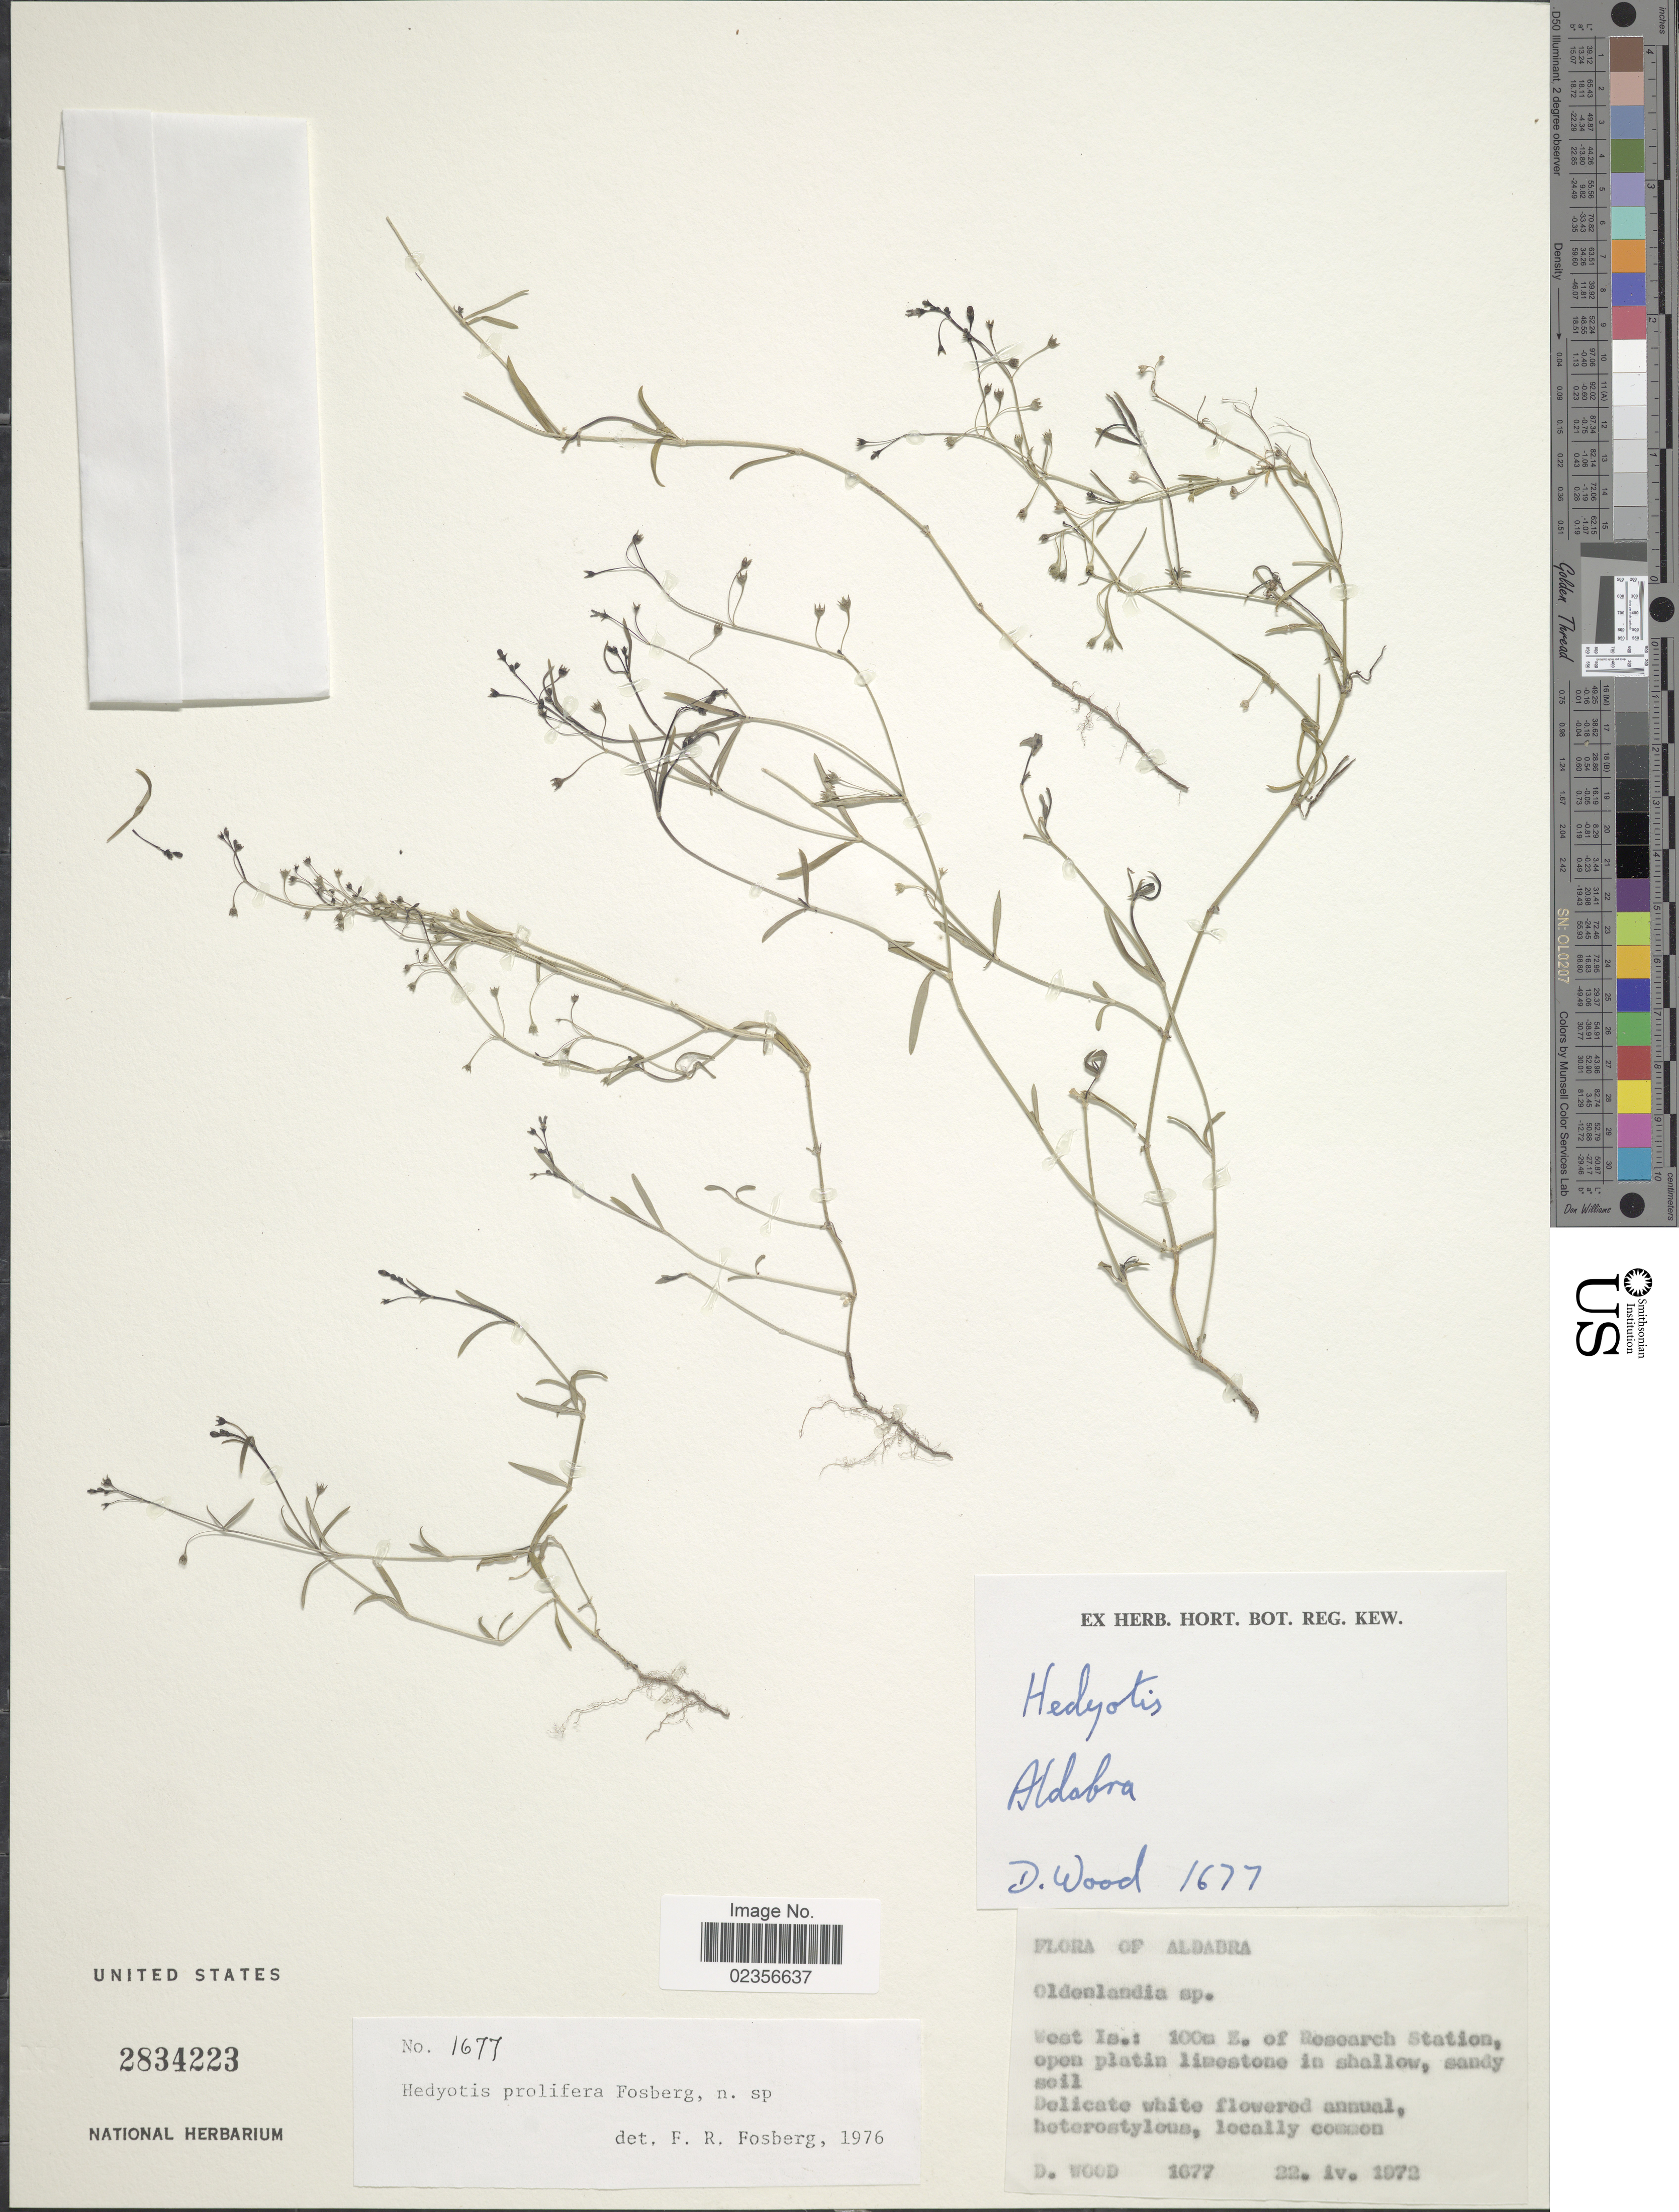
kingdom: Plantae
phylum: Tracheophyta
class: Magnoliopsida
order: Gentianales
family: Rubiaceae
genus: Hedyotis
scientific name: Hedyotis prolifera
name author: Fosberg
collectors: D. Wood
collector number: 1677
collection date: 1972-04-22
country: Seychelles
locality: Aldabra: West Is.: 100 m E. of Research Station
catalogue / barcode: US 2834223